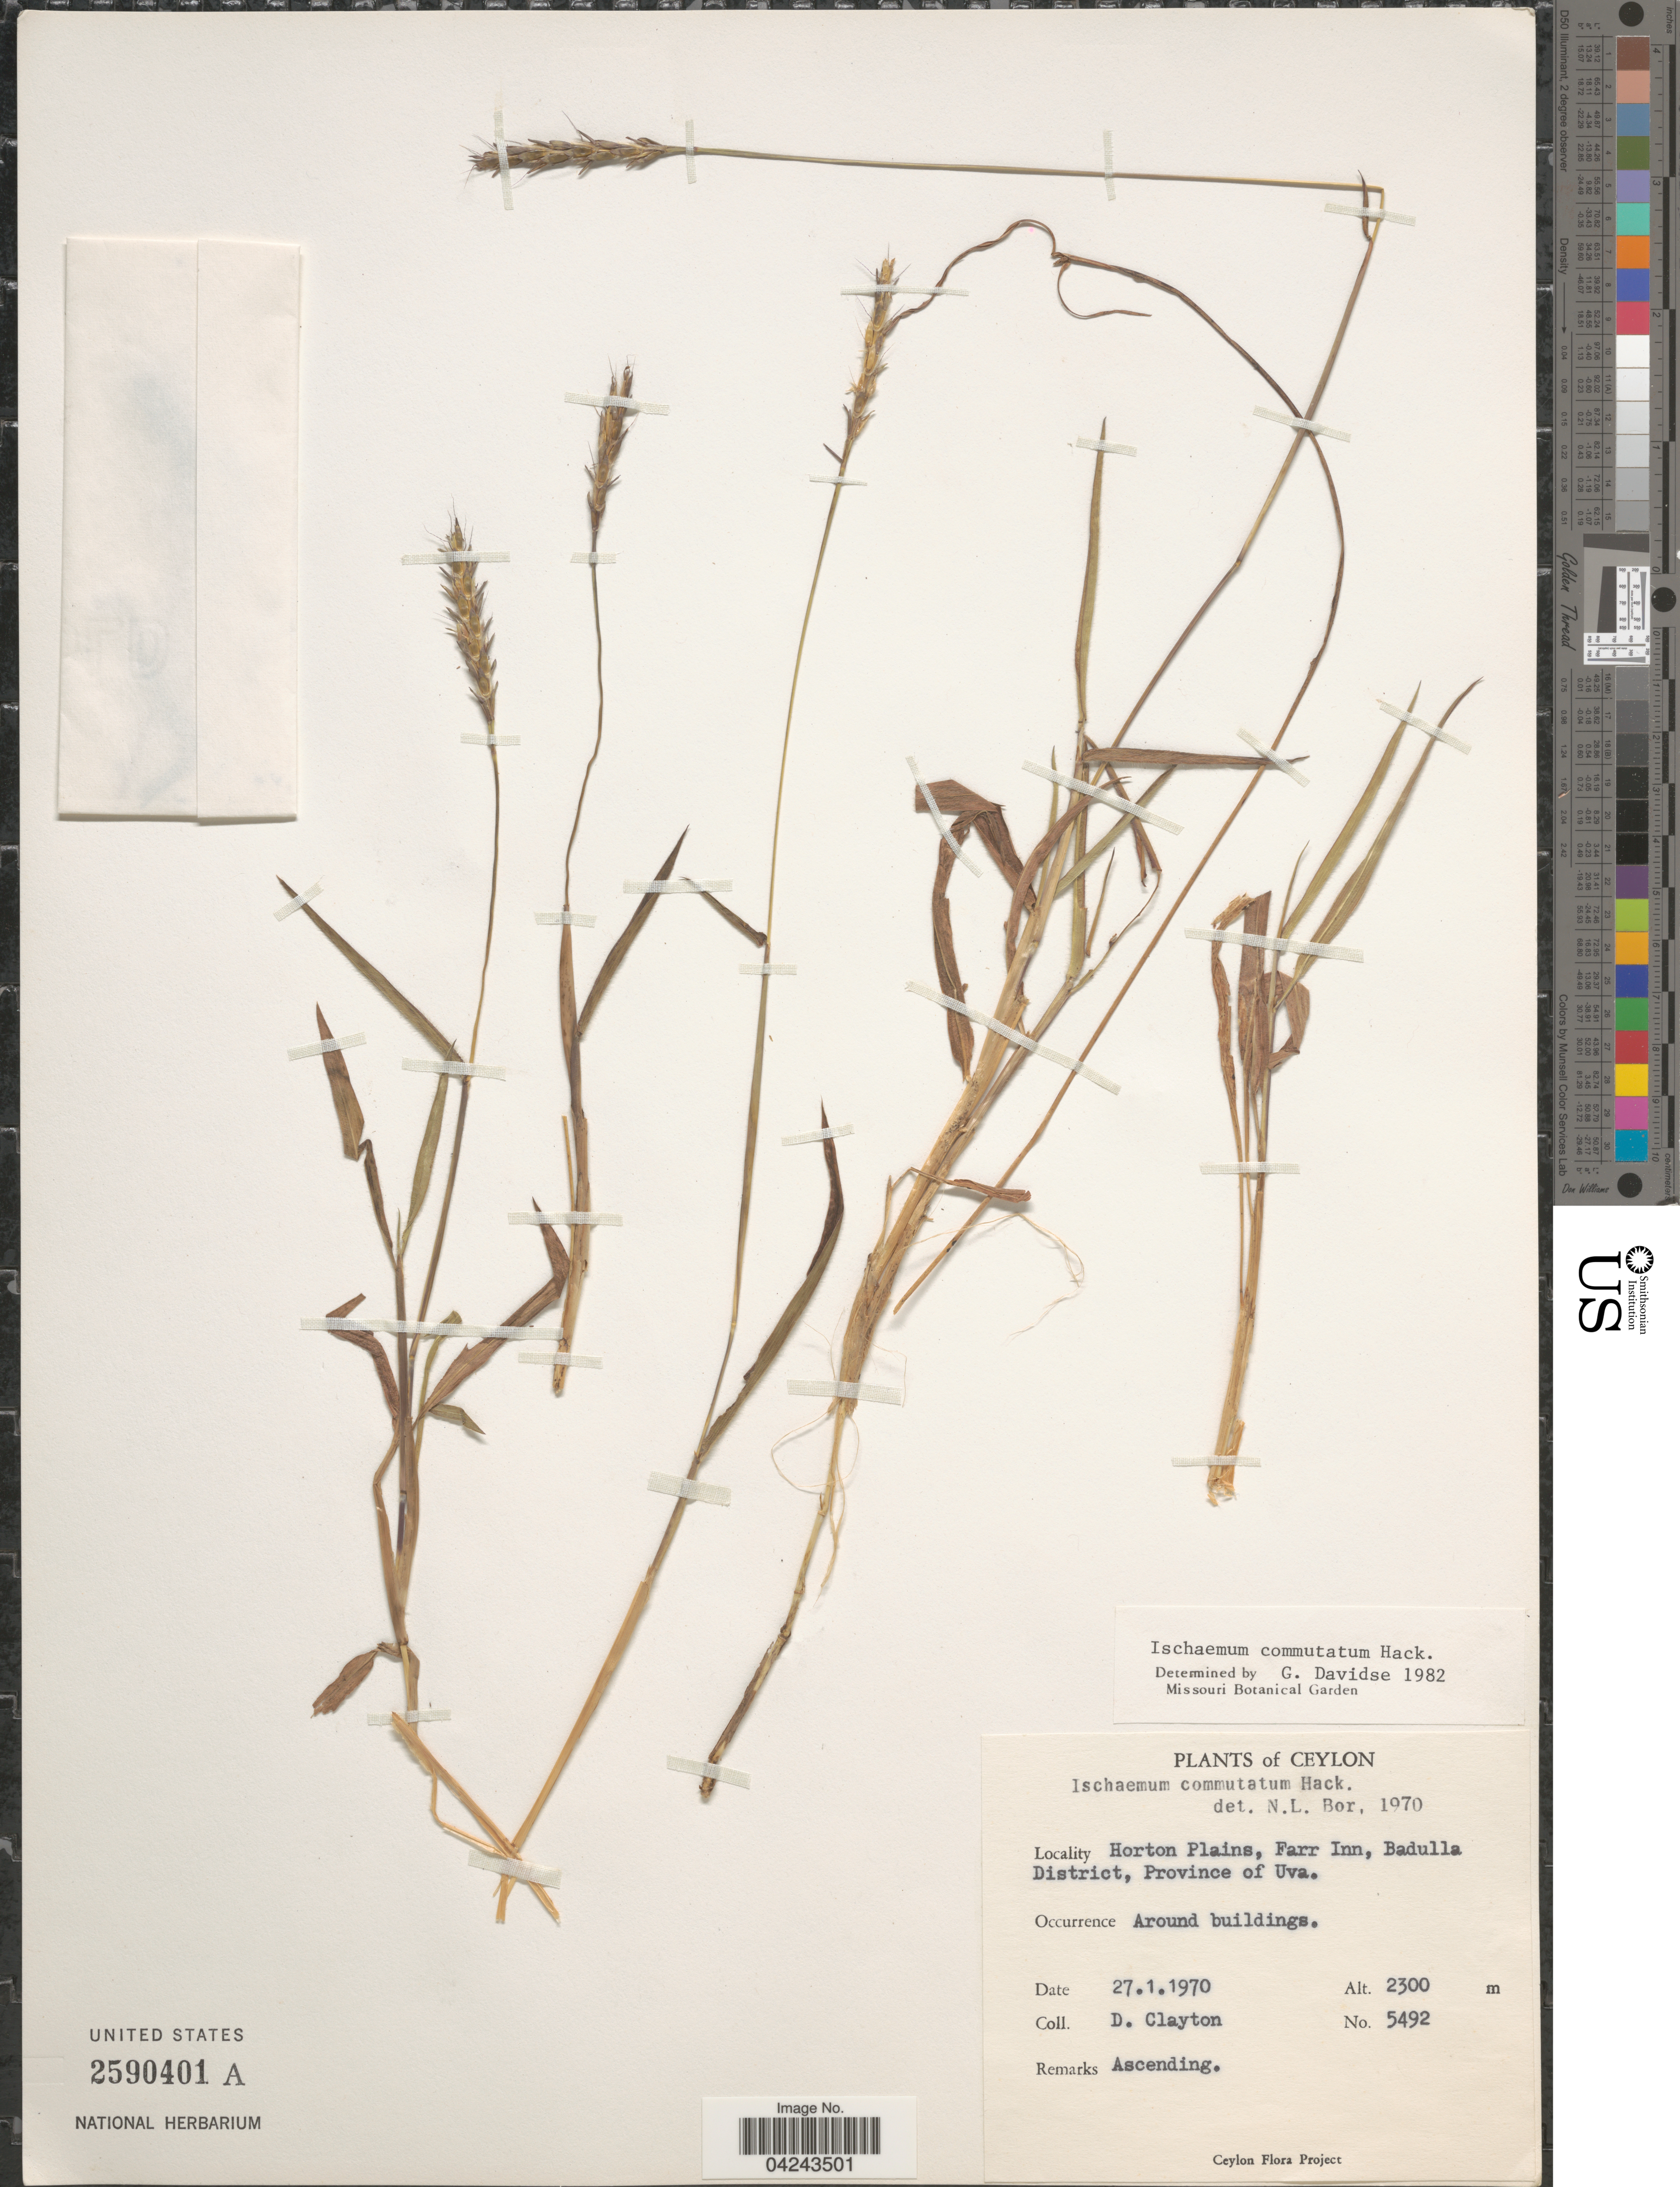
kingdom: Plantae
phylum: Tracheophyta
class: Liliopsida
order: Poales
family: Poaceae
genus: Ischaemum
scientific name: Ischaemum commutatum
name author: Hack.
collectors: D. Clayton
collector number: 5492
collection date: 1970-01-27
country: Sri Lanka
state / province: Uva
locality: Ceylon. Horton Plains, Farr Inn, Badulla District. Around buildings.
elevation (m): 2300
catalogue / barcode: US 2590401A